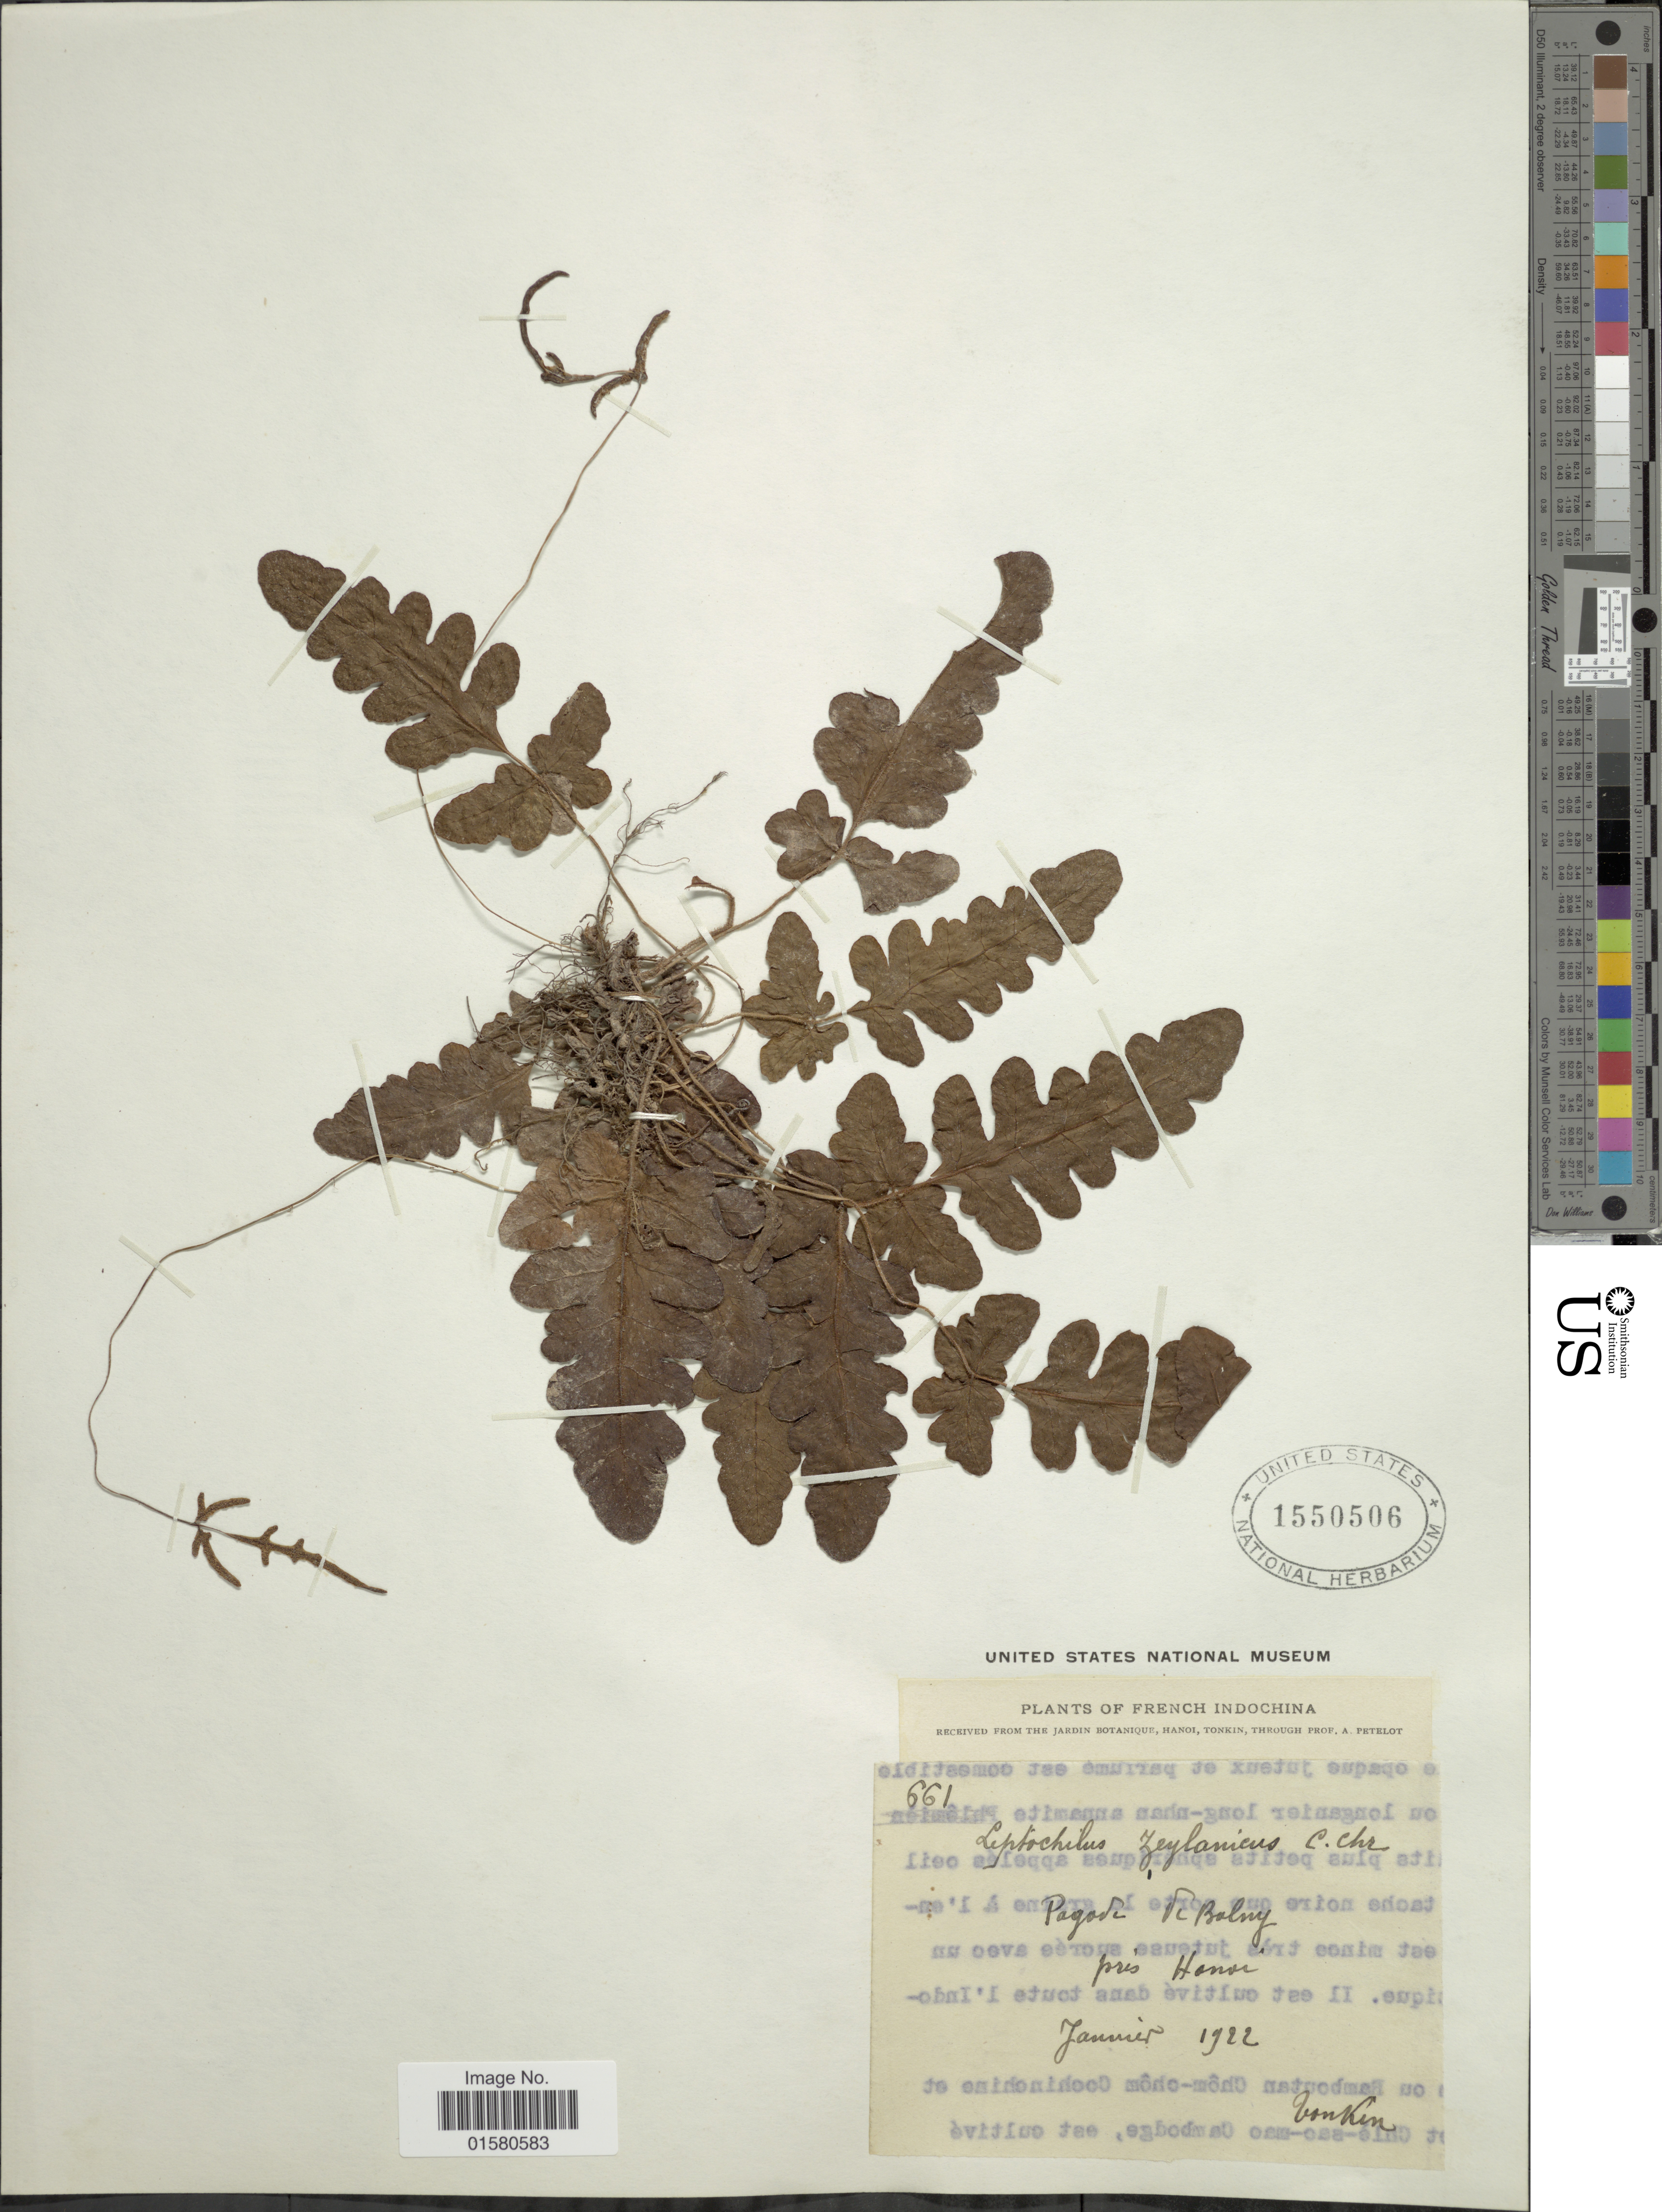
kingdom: Plantae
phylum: Tracheophyta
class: Polypodiopsida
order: Polypodiales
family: Tectariaceae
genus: Tectaria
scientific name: Tectaria zeilanica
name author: (Houtt.) Sledge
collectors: A. Petelot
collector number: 661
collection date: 1922-01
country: Vietnam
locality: French indochina, Tonkin. pagode Di Balny, Pres Hanoi [interpreted]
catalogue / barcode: US 1550506